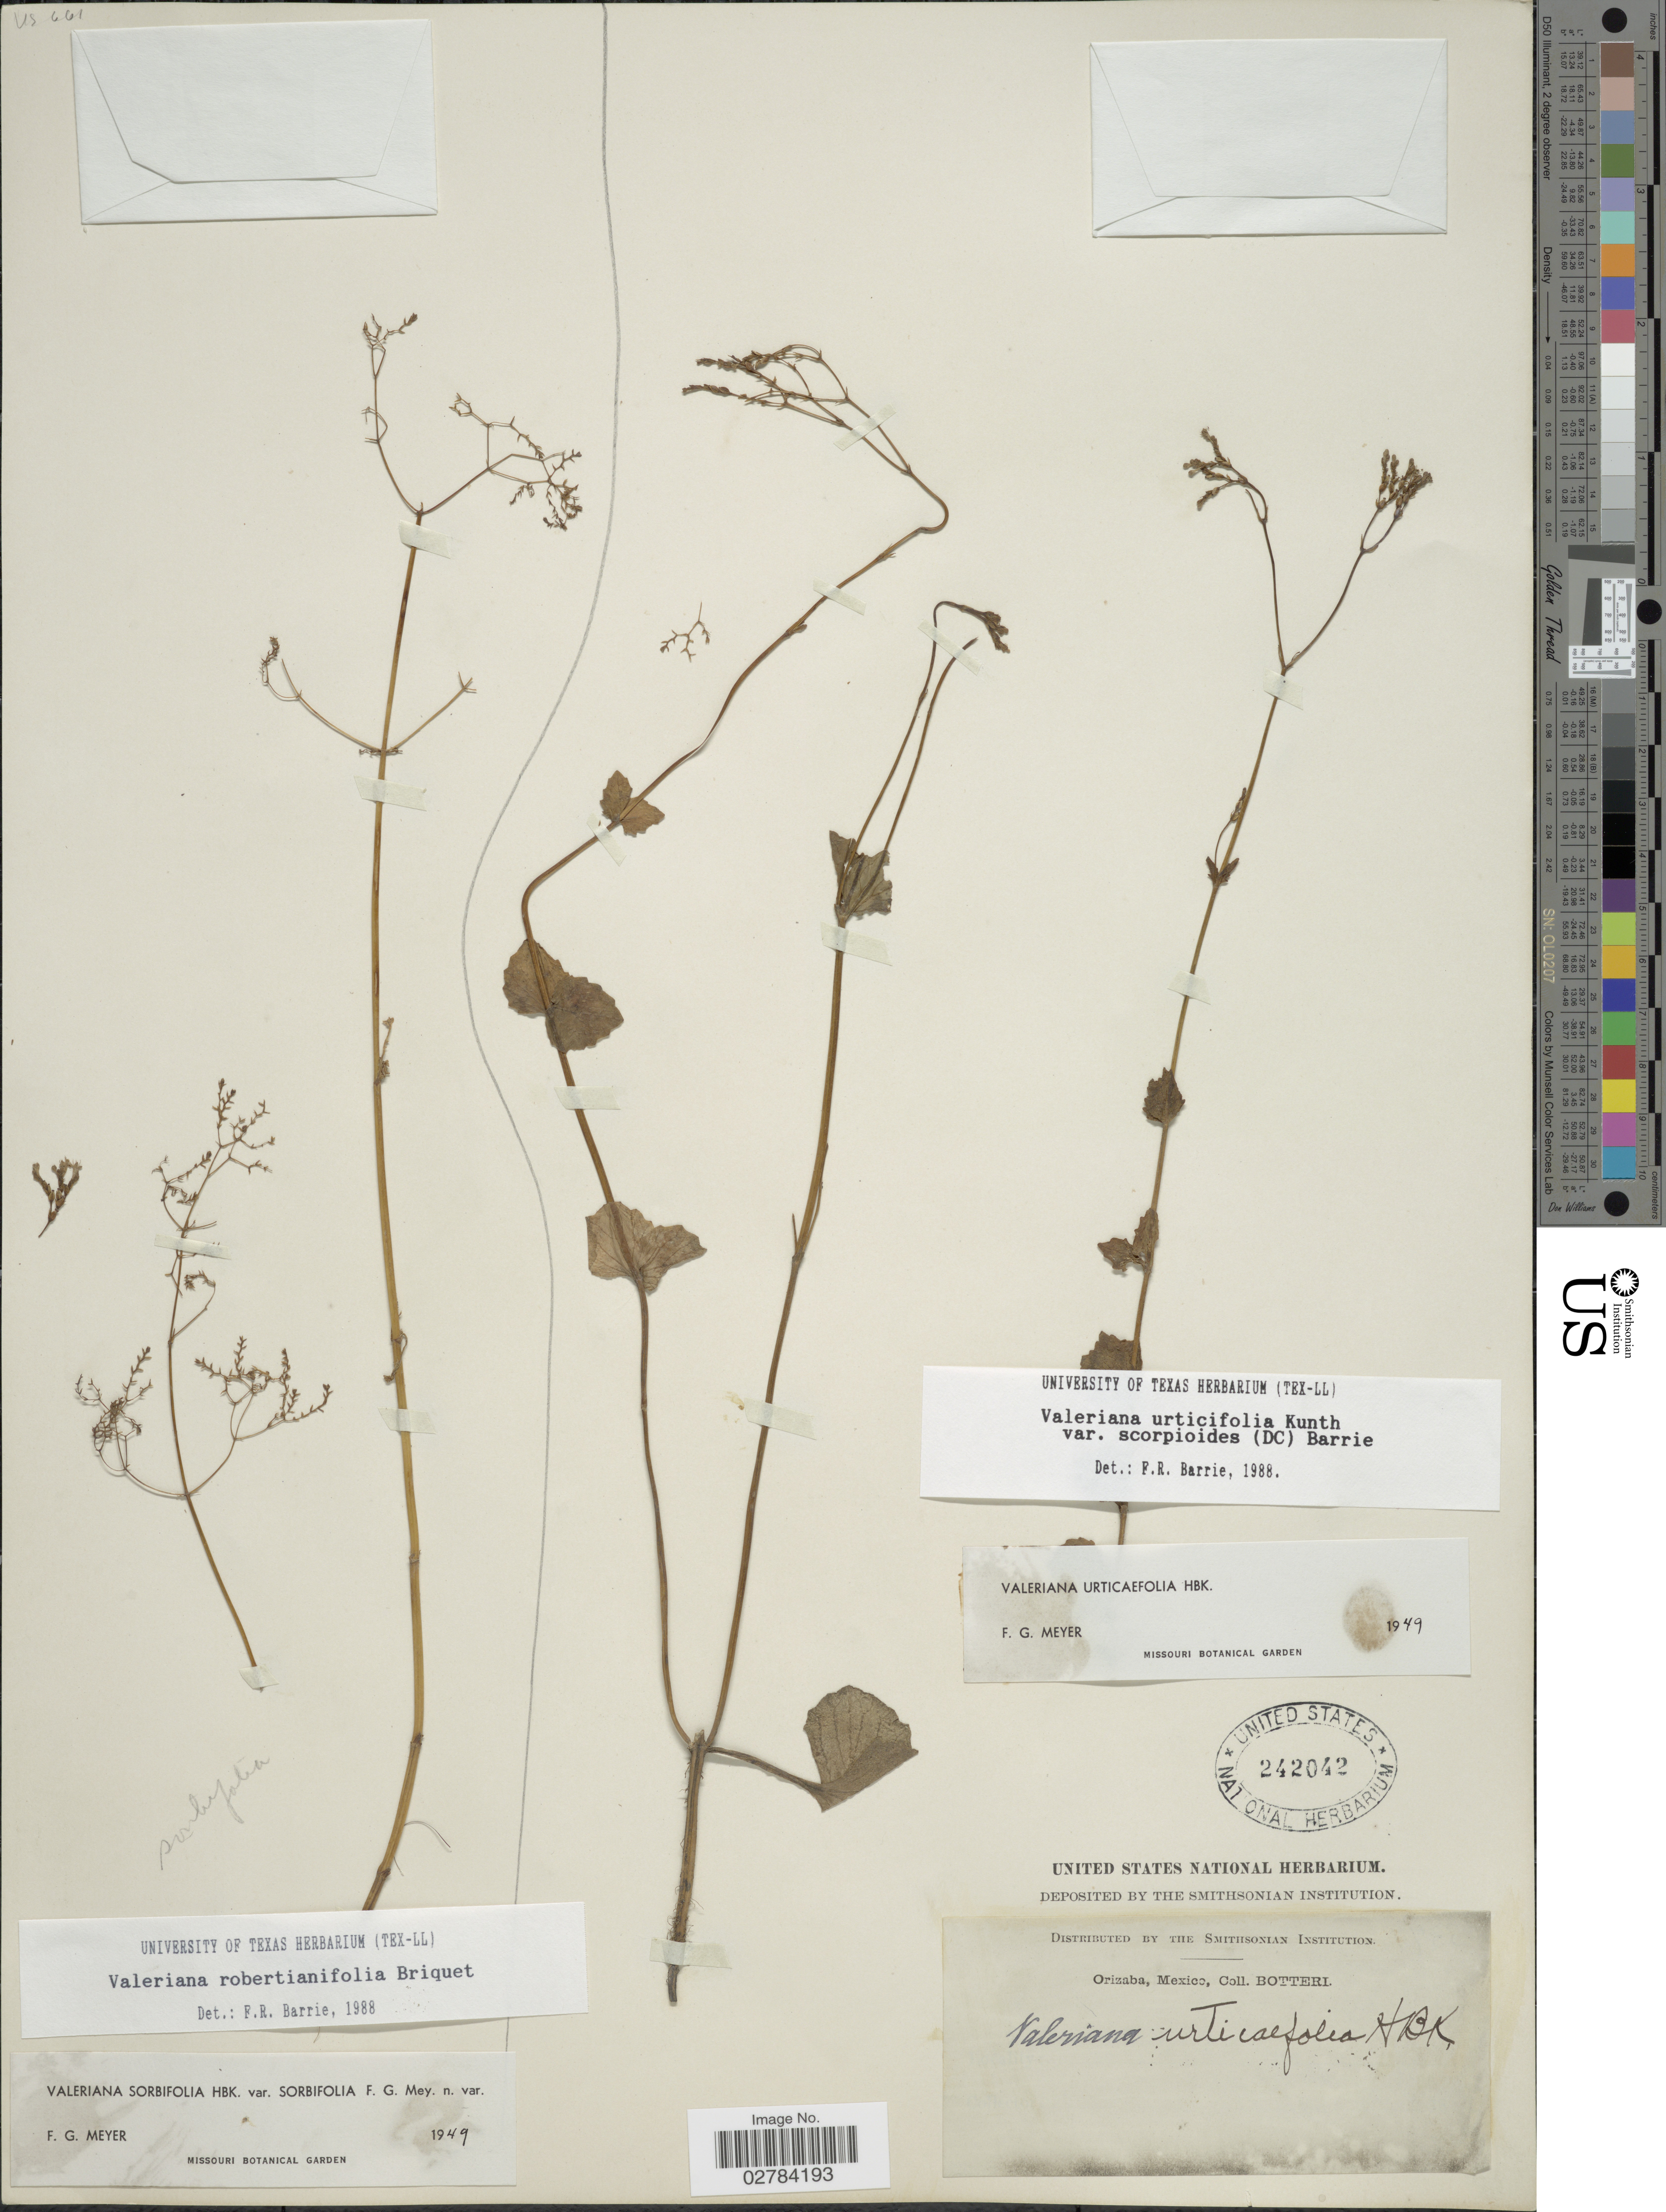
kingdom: Plantae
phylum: Tracheophyta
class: Magnoliopsida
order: Dipsacales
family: Caprifoliaceae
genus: Valeriana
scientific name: Valeriana urticifolia var. scorpioides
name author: (DC.) Barrie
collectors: -. Botteri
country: Mexico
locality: Orizaba.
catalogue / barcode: US 242042